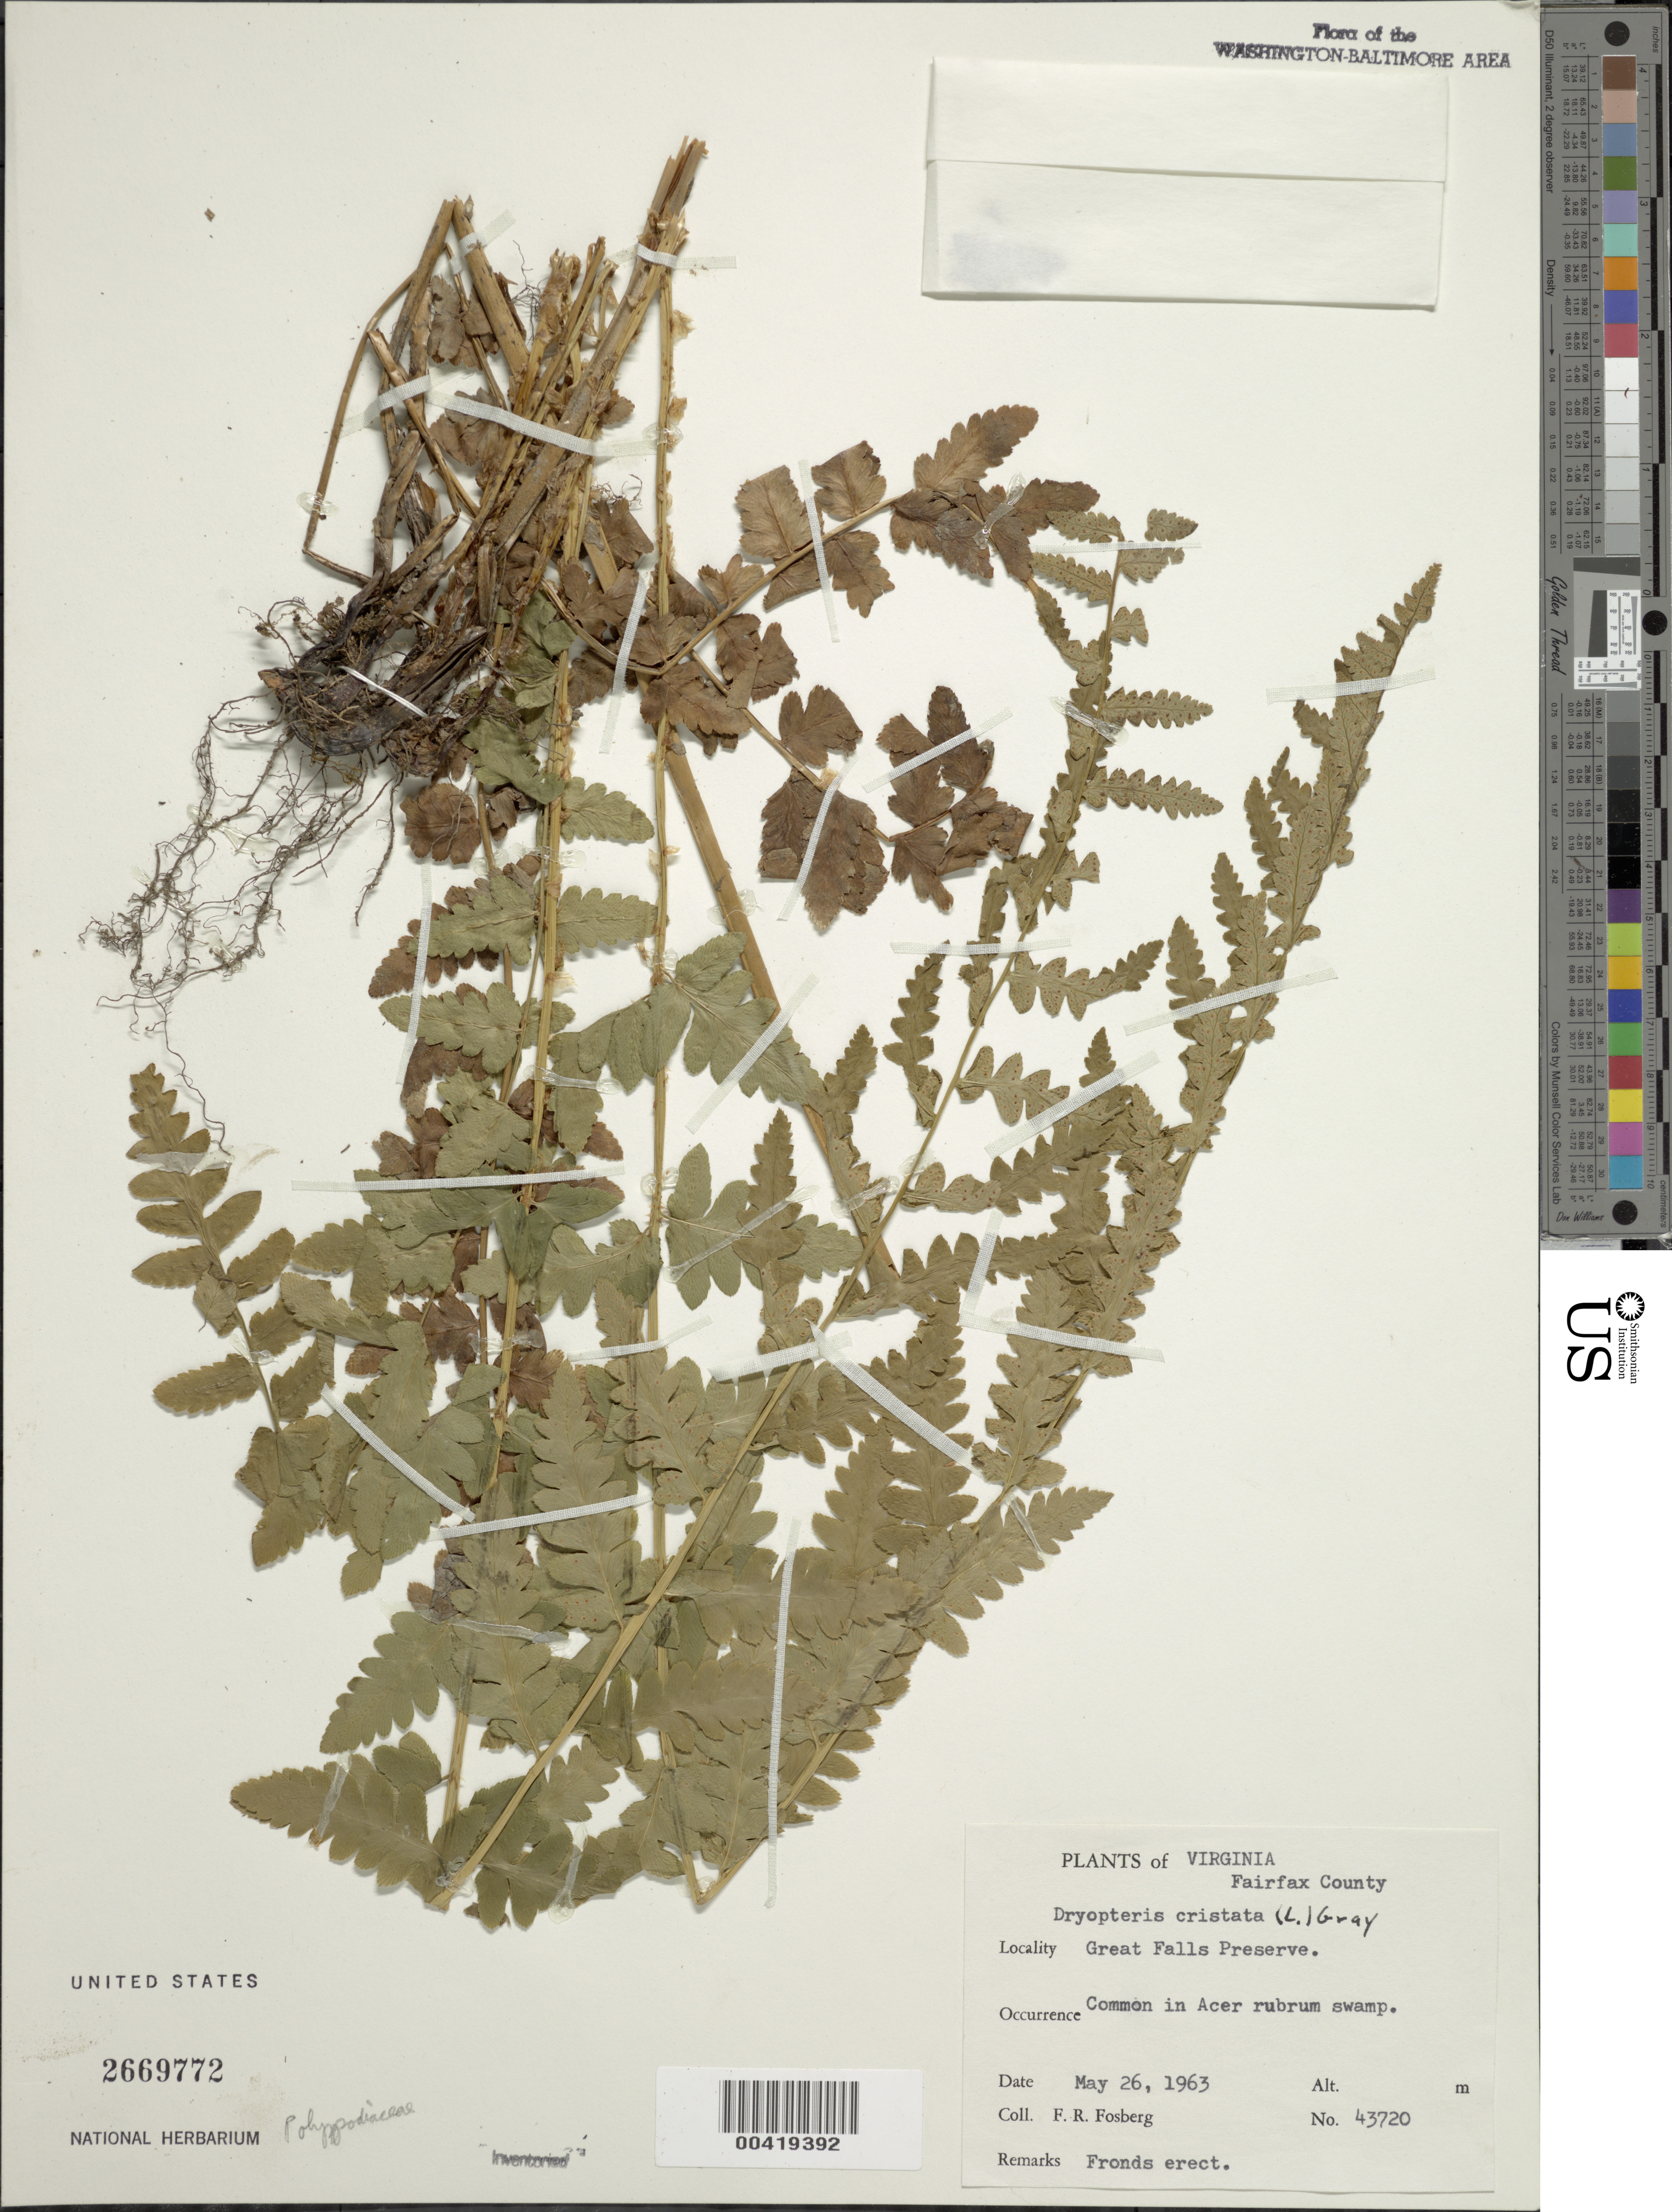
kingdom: Plantae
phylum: Tracheophyta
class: Polypodiopsida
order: Polypodiales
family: Dryopteridaceae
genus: Dryopteris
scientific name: Dryopteris cristata var. spinulosa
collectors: F. R. Fosberg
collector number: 43720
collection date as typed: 26 May 1963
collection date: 1963-05-26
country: United States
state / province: Virginia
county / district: Fairfax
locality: Great Falls C. and O. Canal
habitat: In acer rubrum swamp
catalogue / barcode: US 2669772